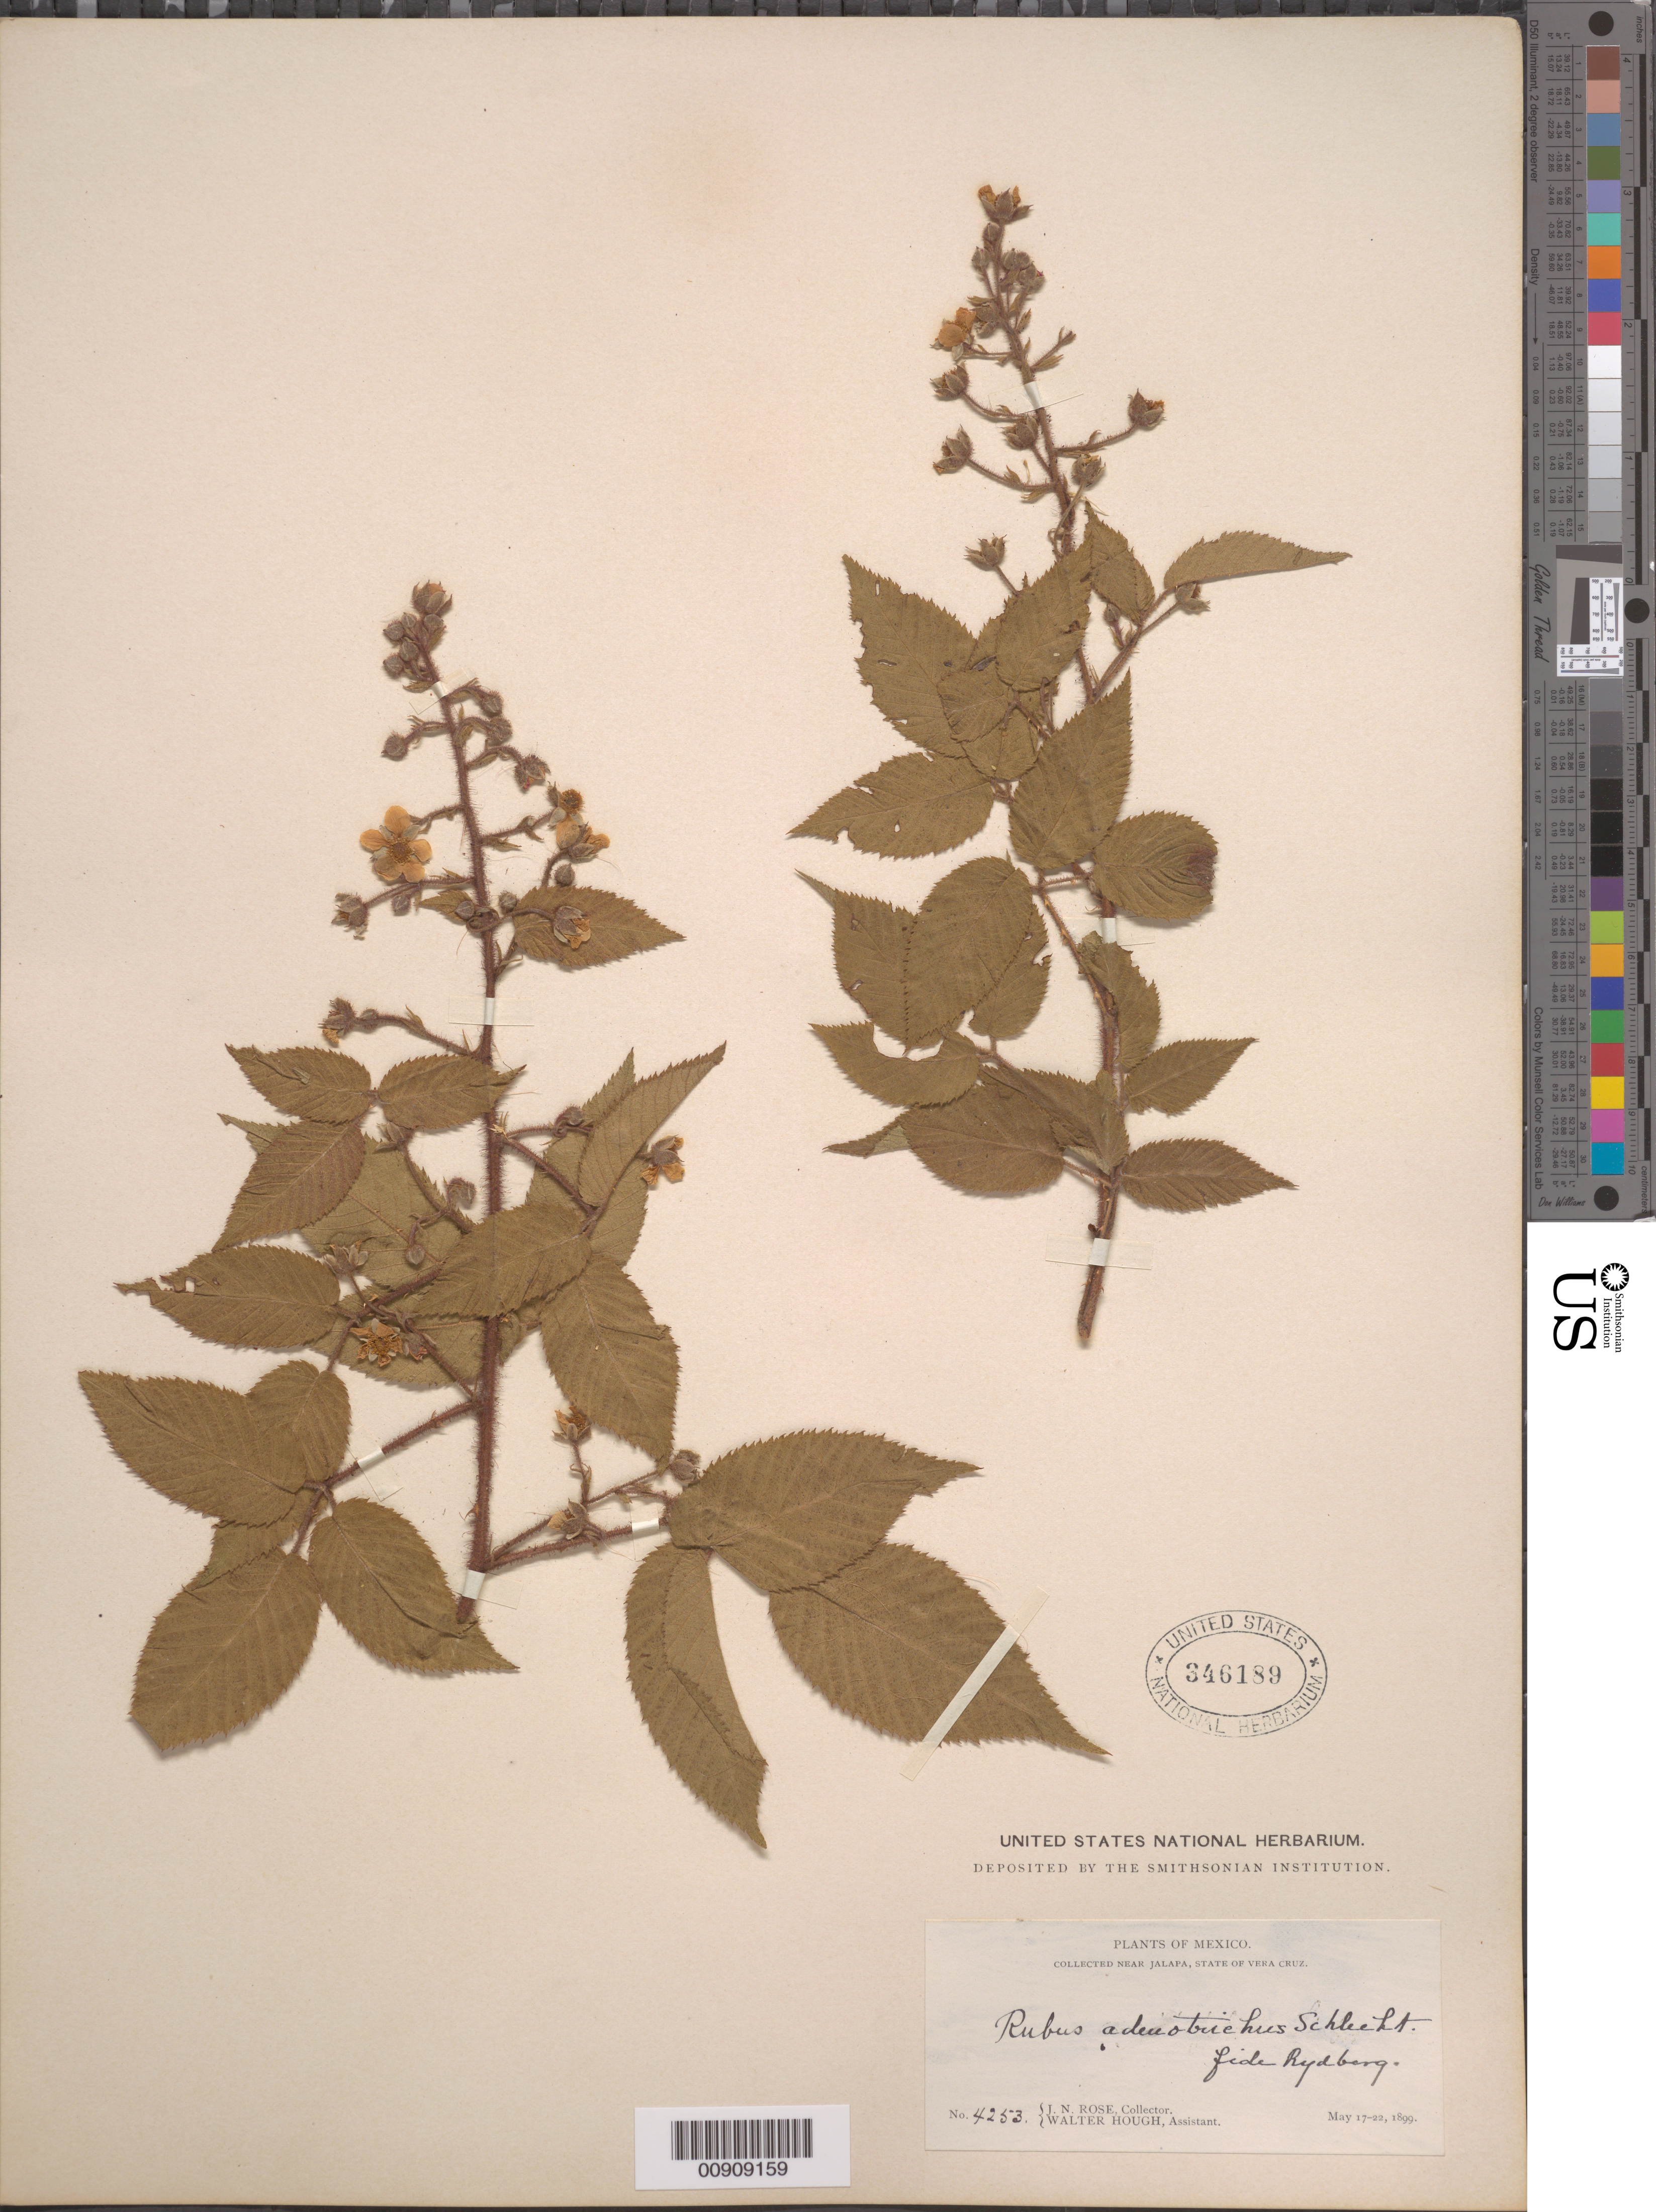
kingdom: Plantae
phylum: Tracheophyta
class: Magnoliopsida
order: Rosales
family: Rosaceae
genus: Rubus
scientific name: Rubus adenotrichos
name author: Schltdl.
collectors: J. N. Rose & W. Hough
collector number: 4253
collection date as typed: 17 May 1899 to 22 May 1899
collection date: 1899-05-17/1899-05-22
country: Mexico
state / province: Veracruz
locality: Near Jalapa, State of Veracruz.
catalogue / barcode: US 346189